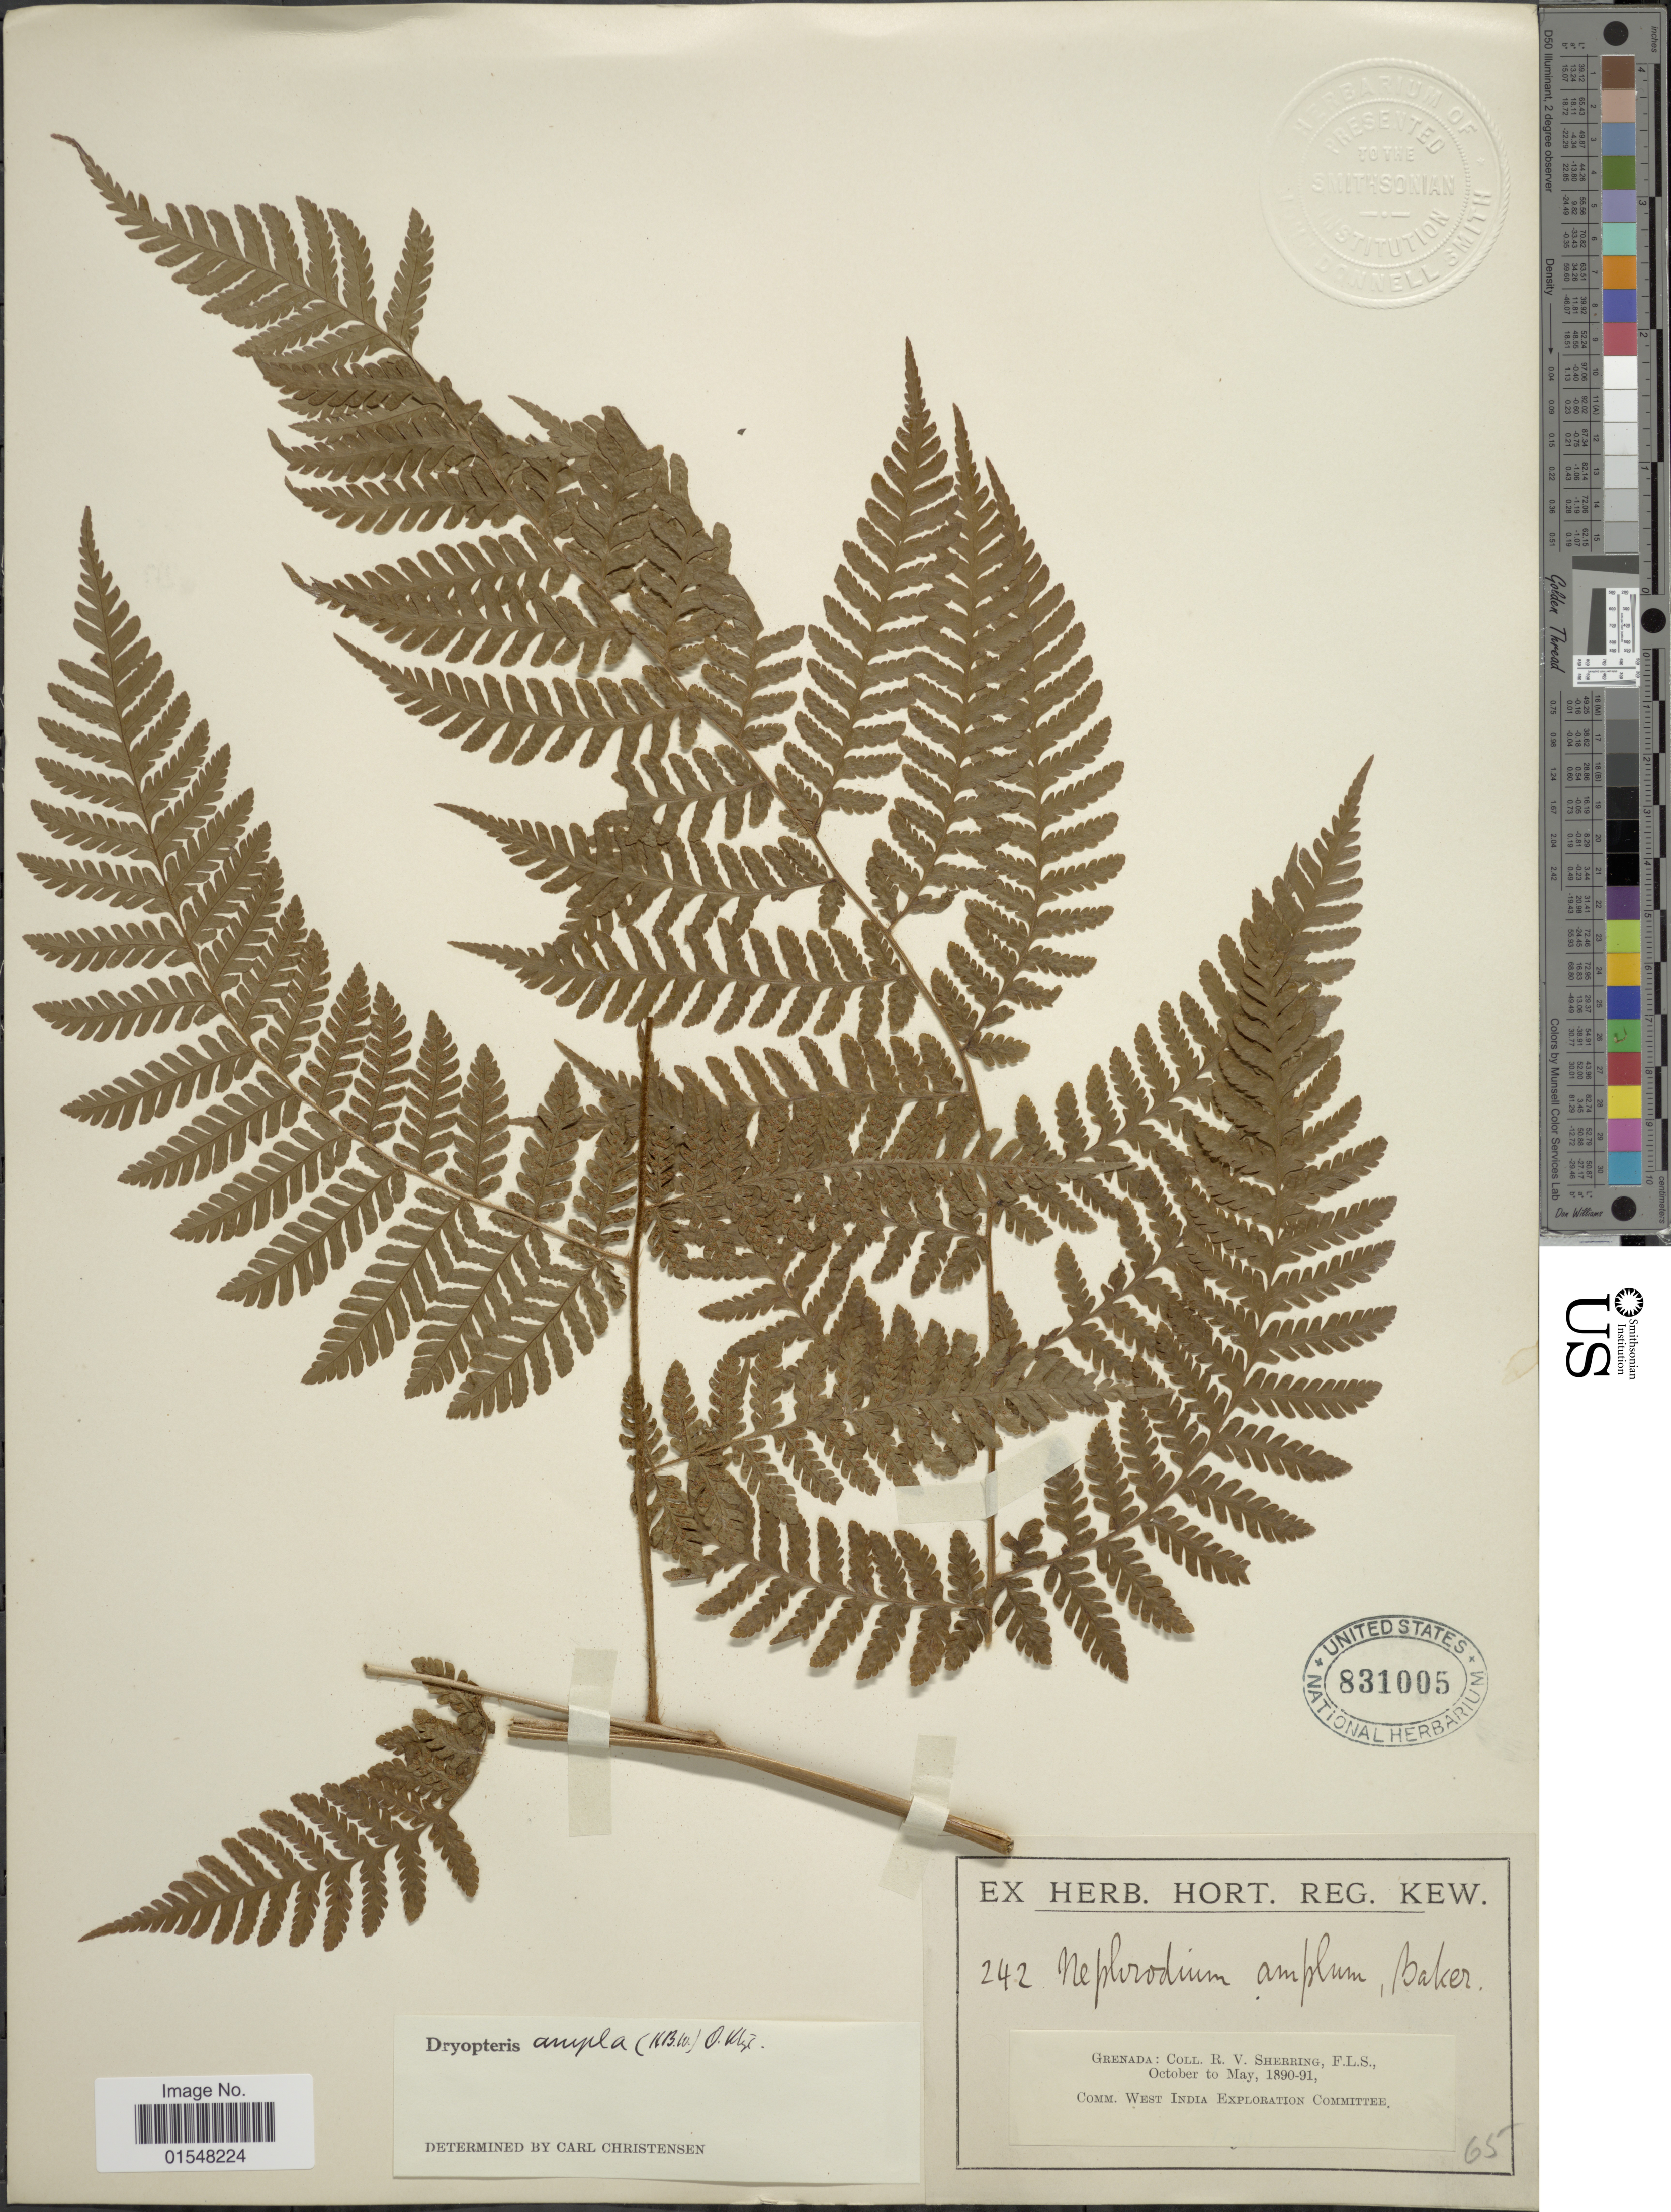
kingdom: Plantae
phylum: Tracheophyta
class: Polypodiopsida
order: Polypodiales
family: Dryopteridaceae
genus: Ctenitis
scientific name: Ctenitis sloanei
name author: (Poepp. ex Spreng.) C.V. Morton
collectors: R. Sherring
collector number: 242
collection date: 1890-10/1891-05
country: Grenada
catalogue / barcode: US 831005